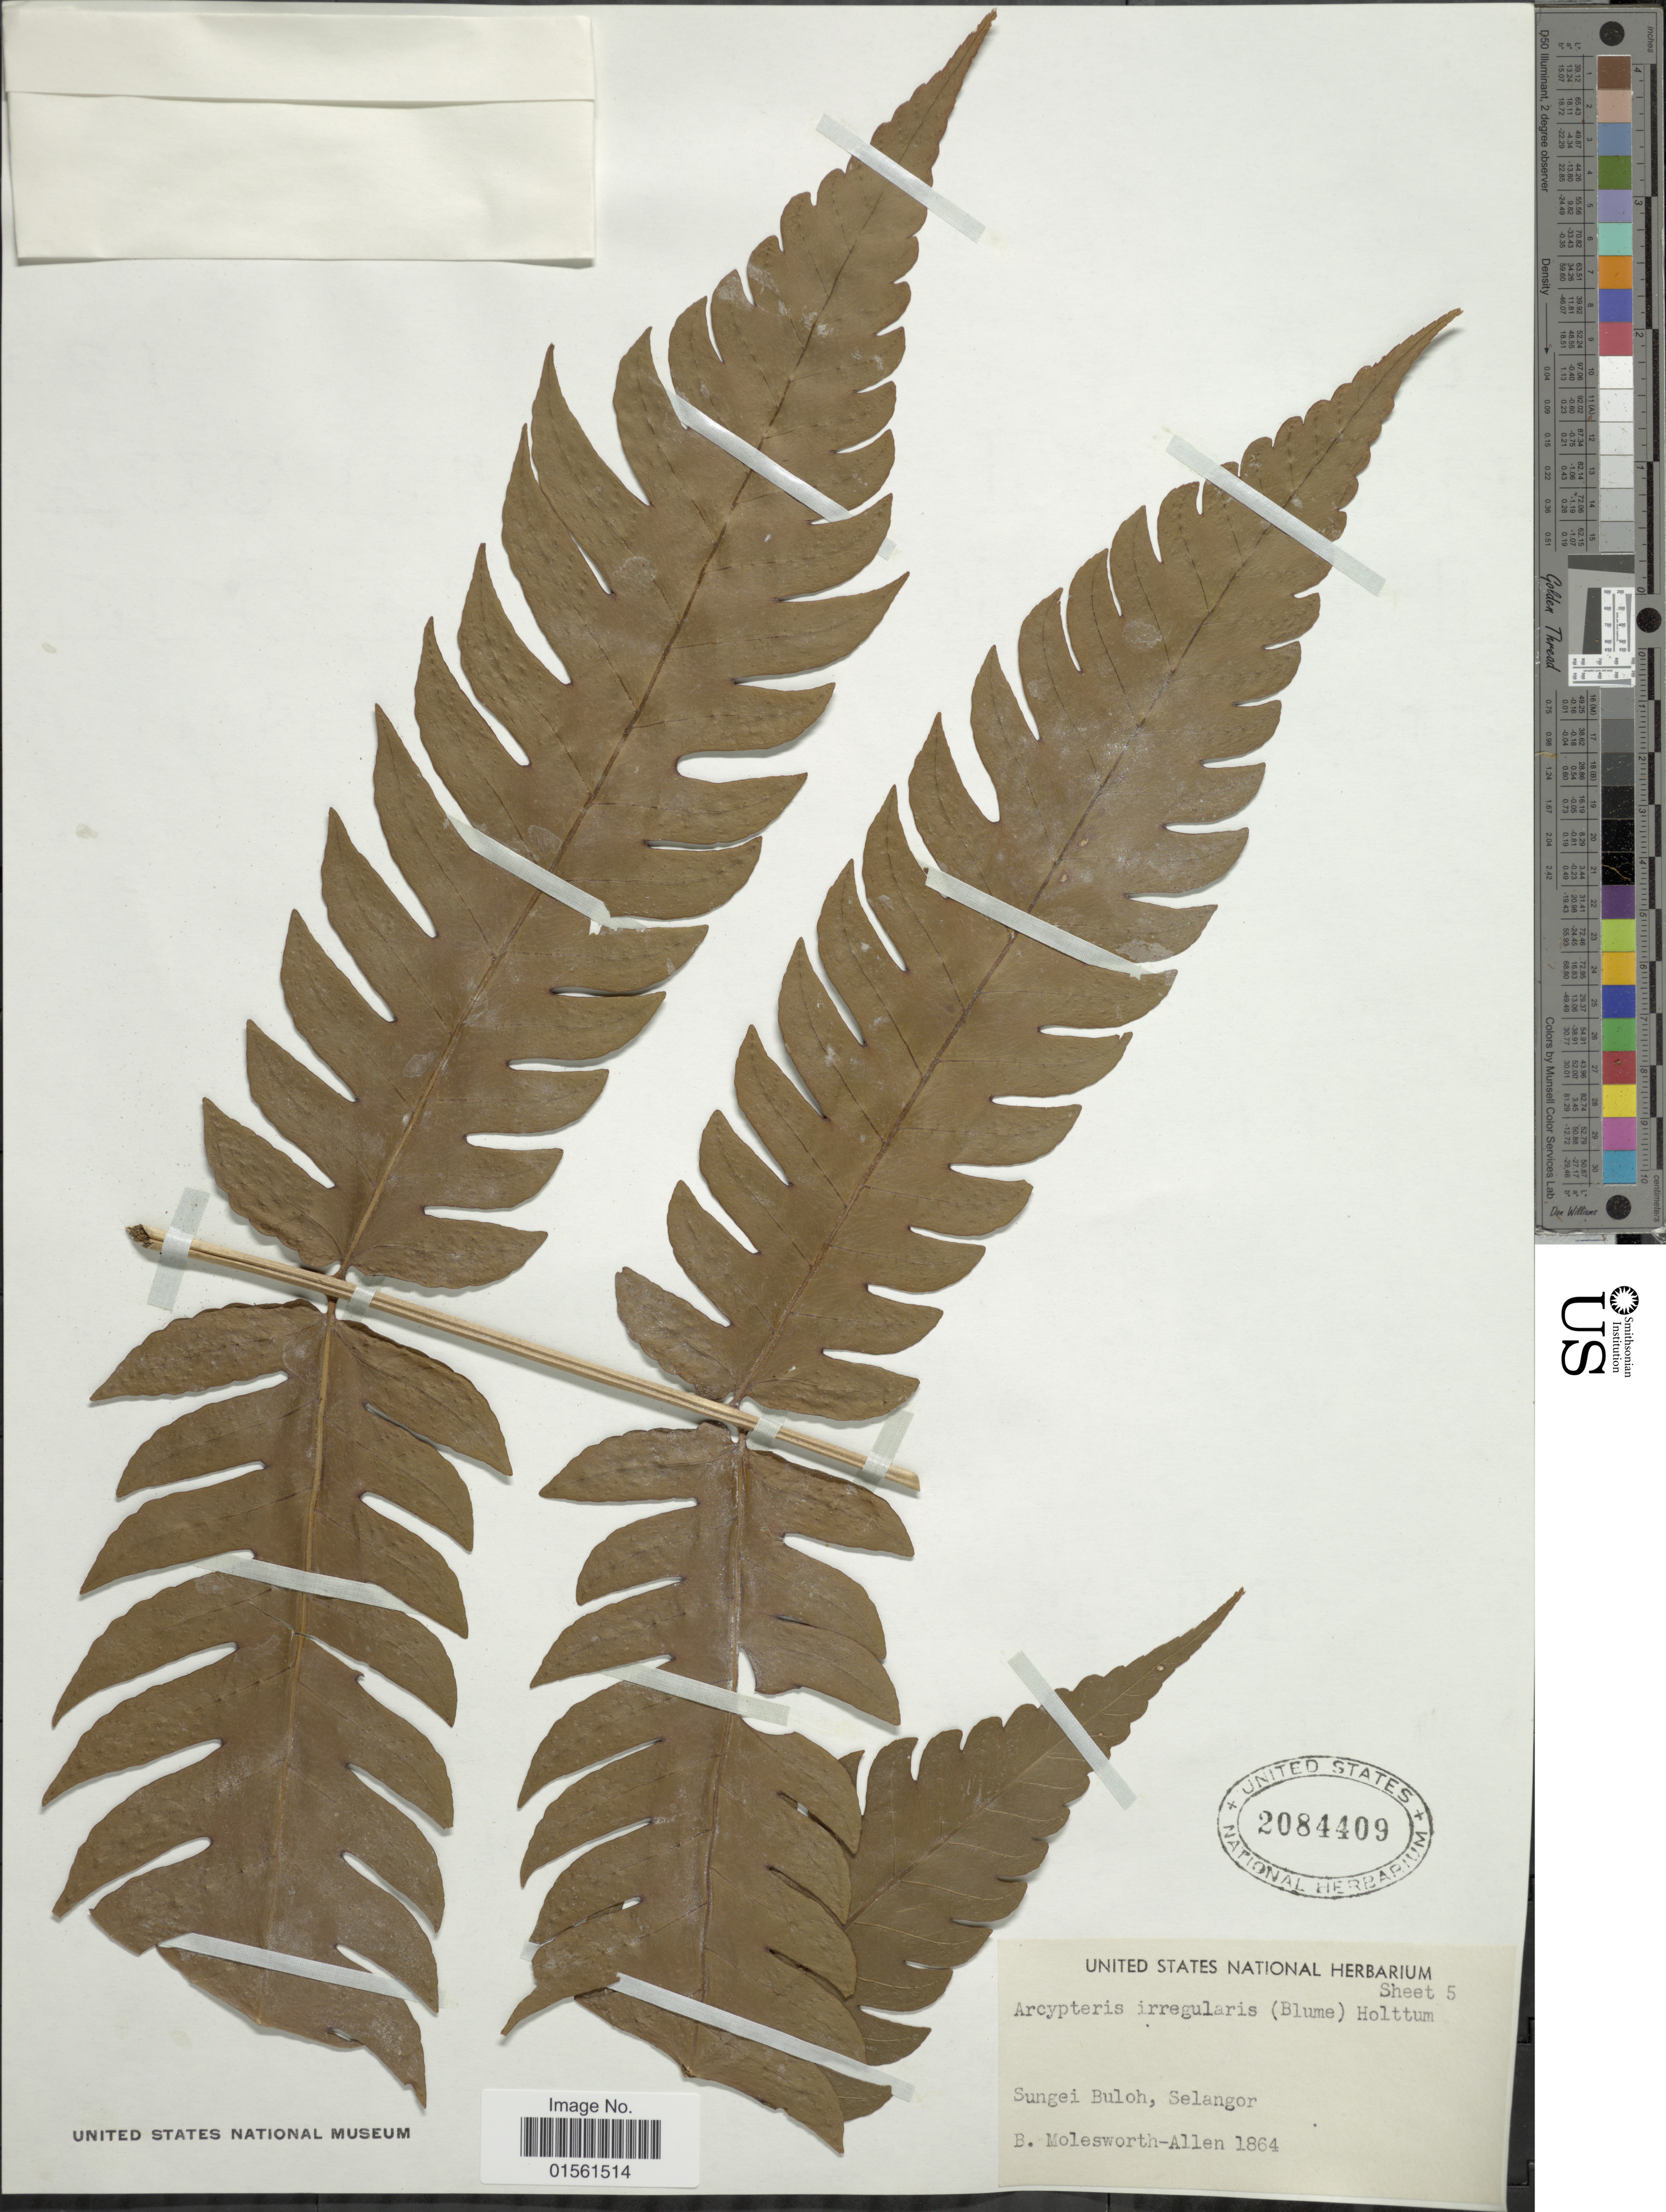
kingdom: Plantae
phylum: Tracheophyta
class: Polypodiopsida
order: Polypodiales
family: Dryopteridaceae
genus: Pleocnemia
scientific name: Pleocnemia irregularis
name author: (C. Presl) Holttum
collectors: B. E. G. Molesworth-Allen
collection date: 1864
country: Malaysia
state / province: Selangor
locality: Sungei Buloh, Selangor.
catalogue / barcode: US 2084409